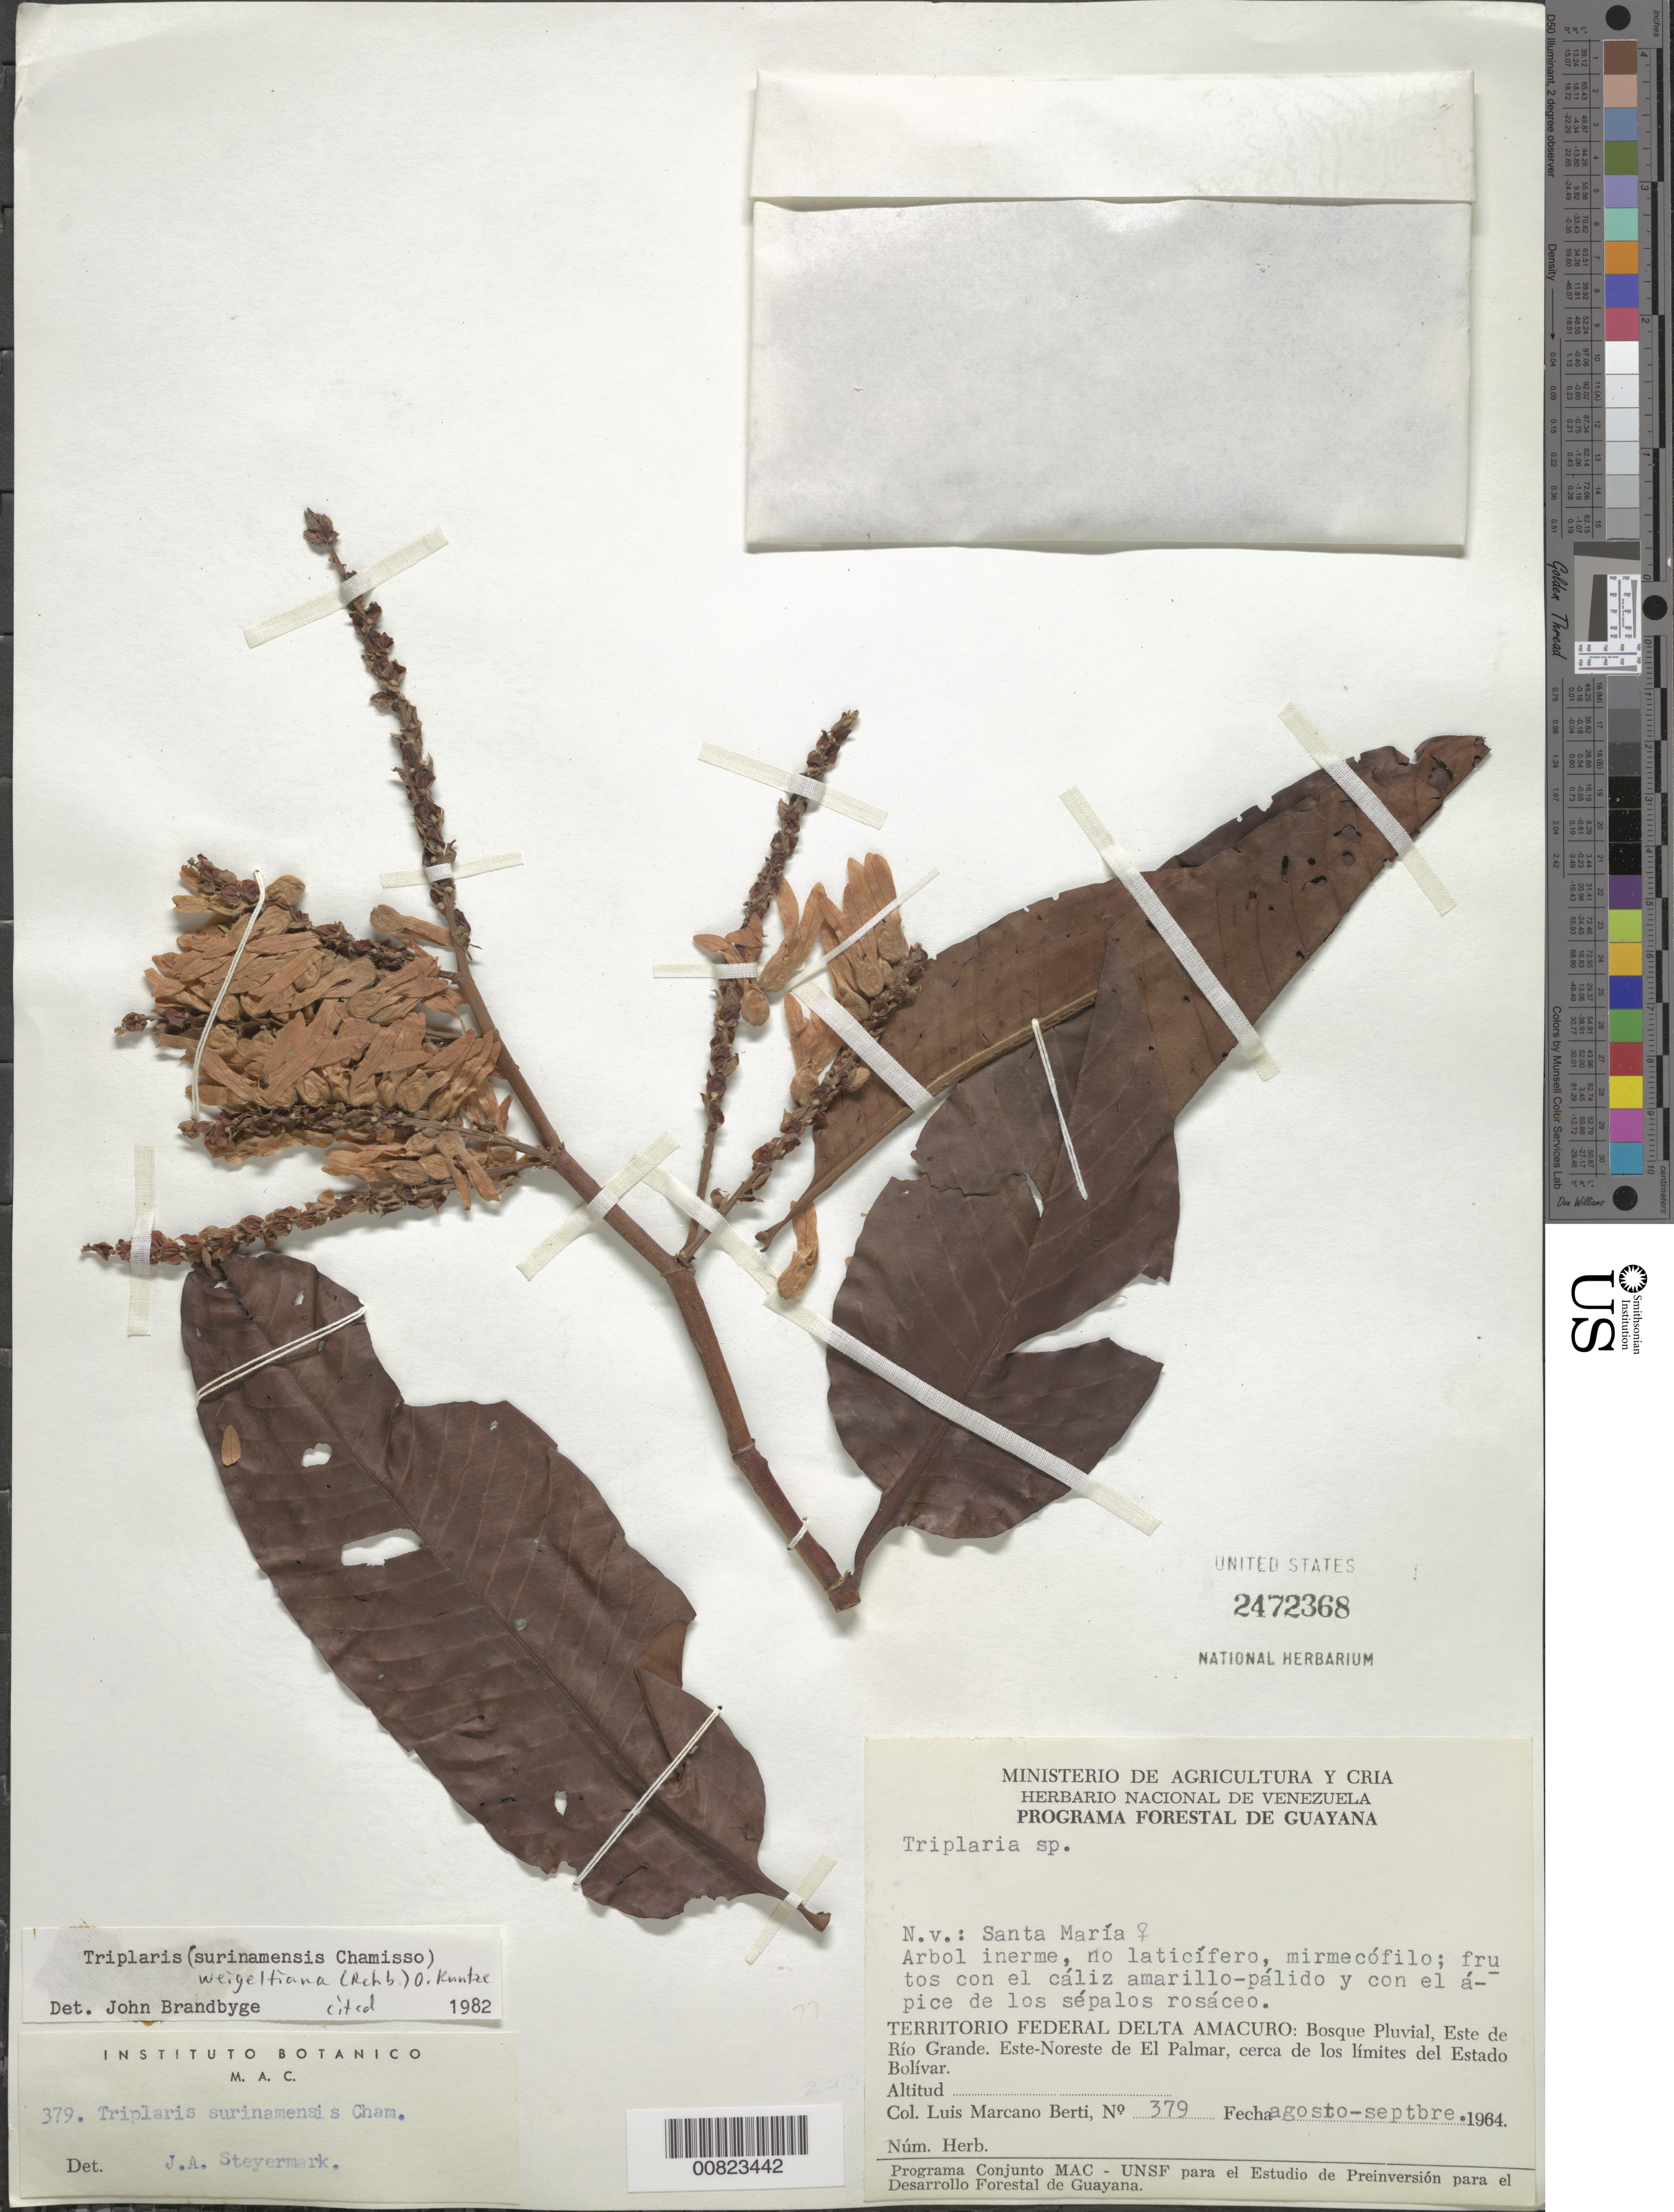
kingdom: Plantae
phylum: Tracheophyta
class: Magnoliopsida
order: Caryophyllales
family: Polygonaceae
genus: Triplaris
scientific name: Triplaris weigeltiana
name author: (Rchb.) Kuntze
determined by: Brandbyge, J.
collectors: L. Marcano-Berti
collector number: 379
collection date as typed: Aug-64 to Sep-64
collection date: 1964-08/1964-09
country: Venezuela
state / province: Delta Amacuro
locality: Este de Río Grande, ENE de El Palmar, cerca de los limites del Estado Bolívar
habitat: Bosque pluvial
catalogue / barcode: US 2472368